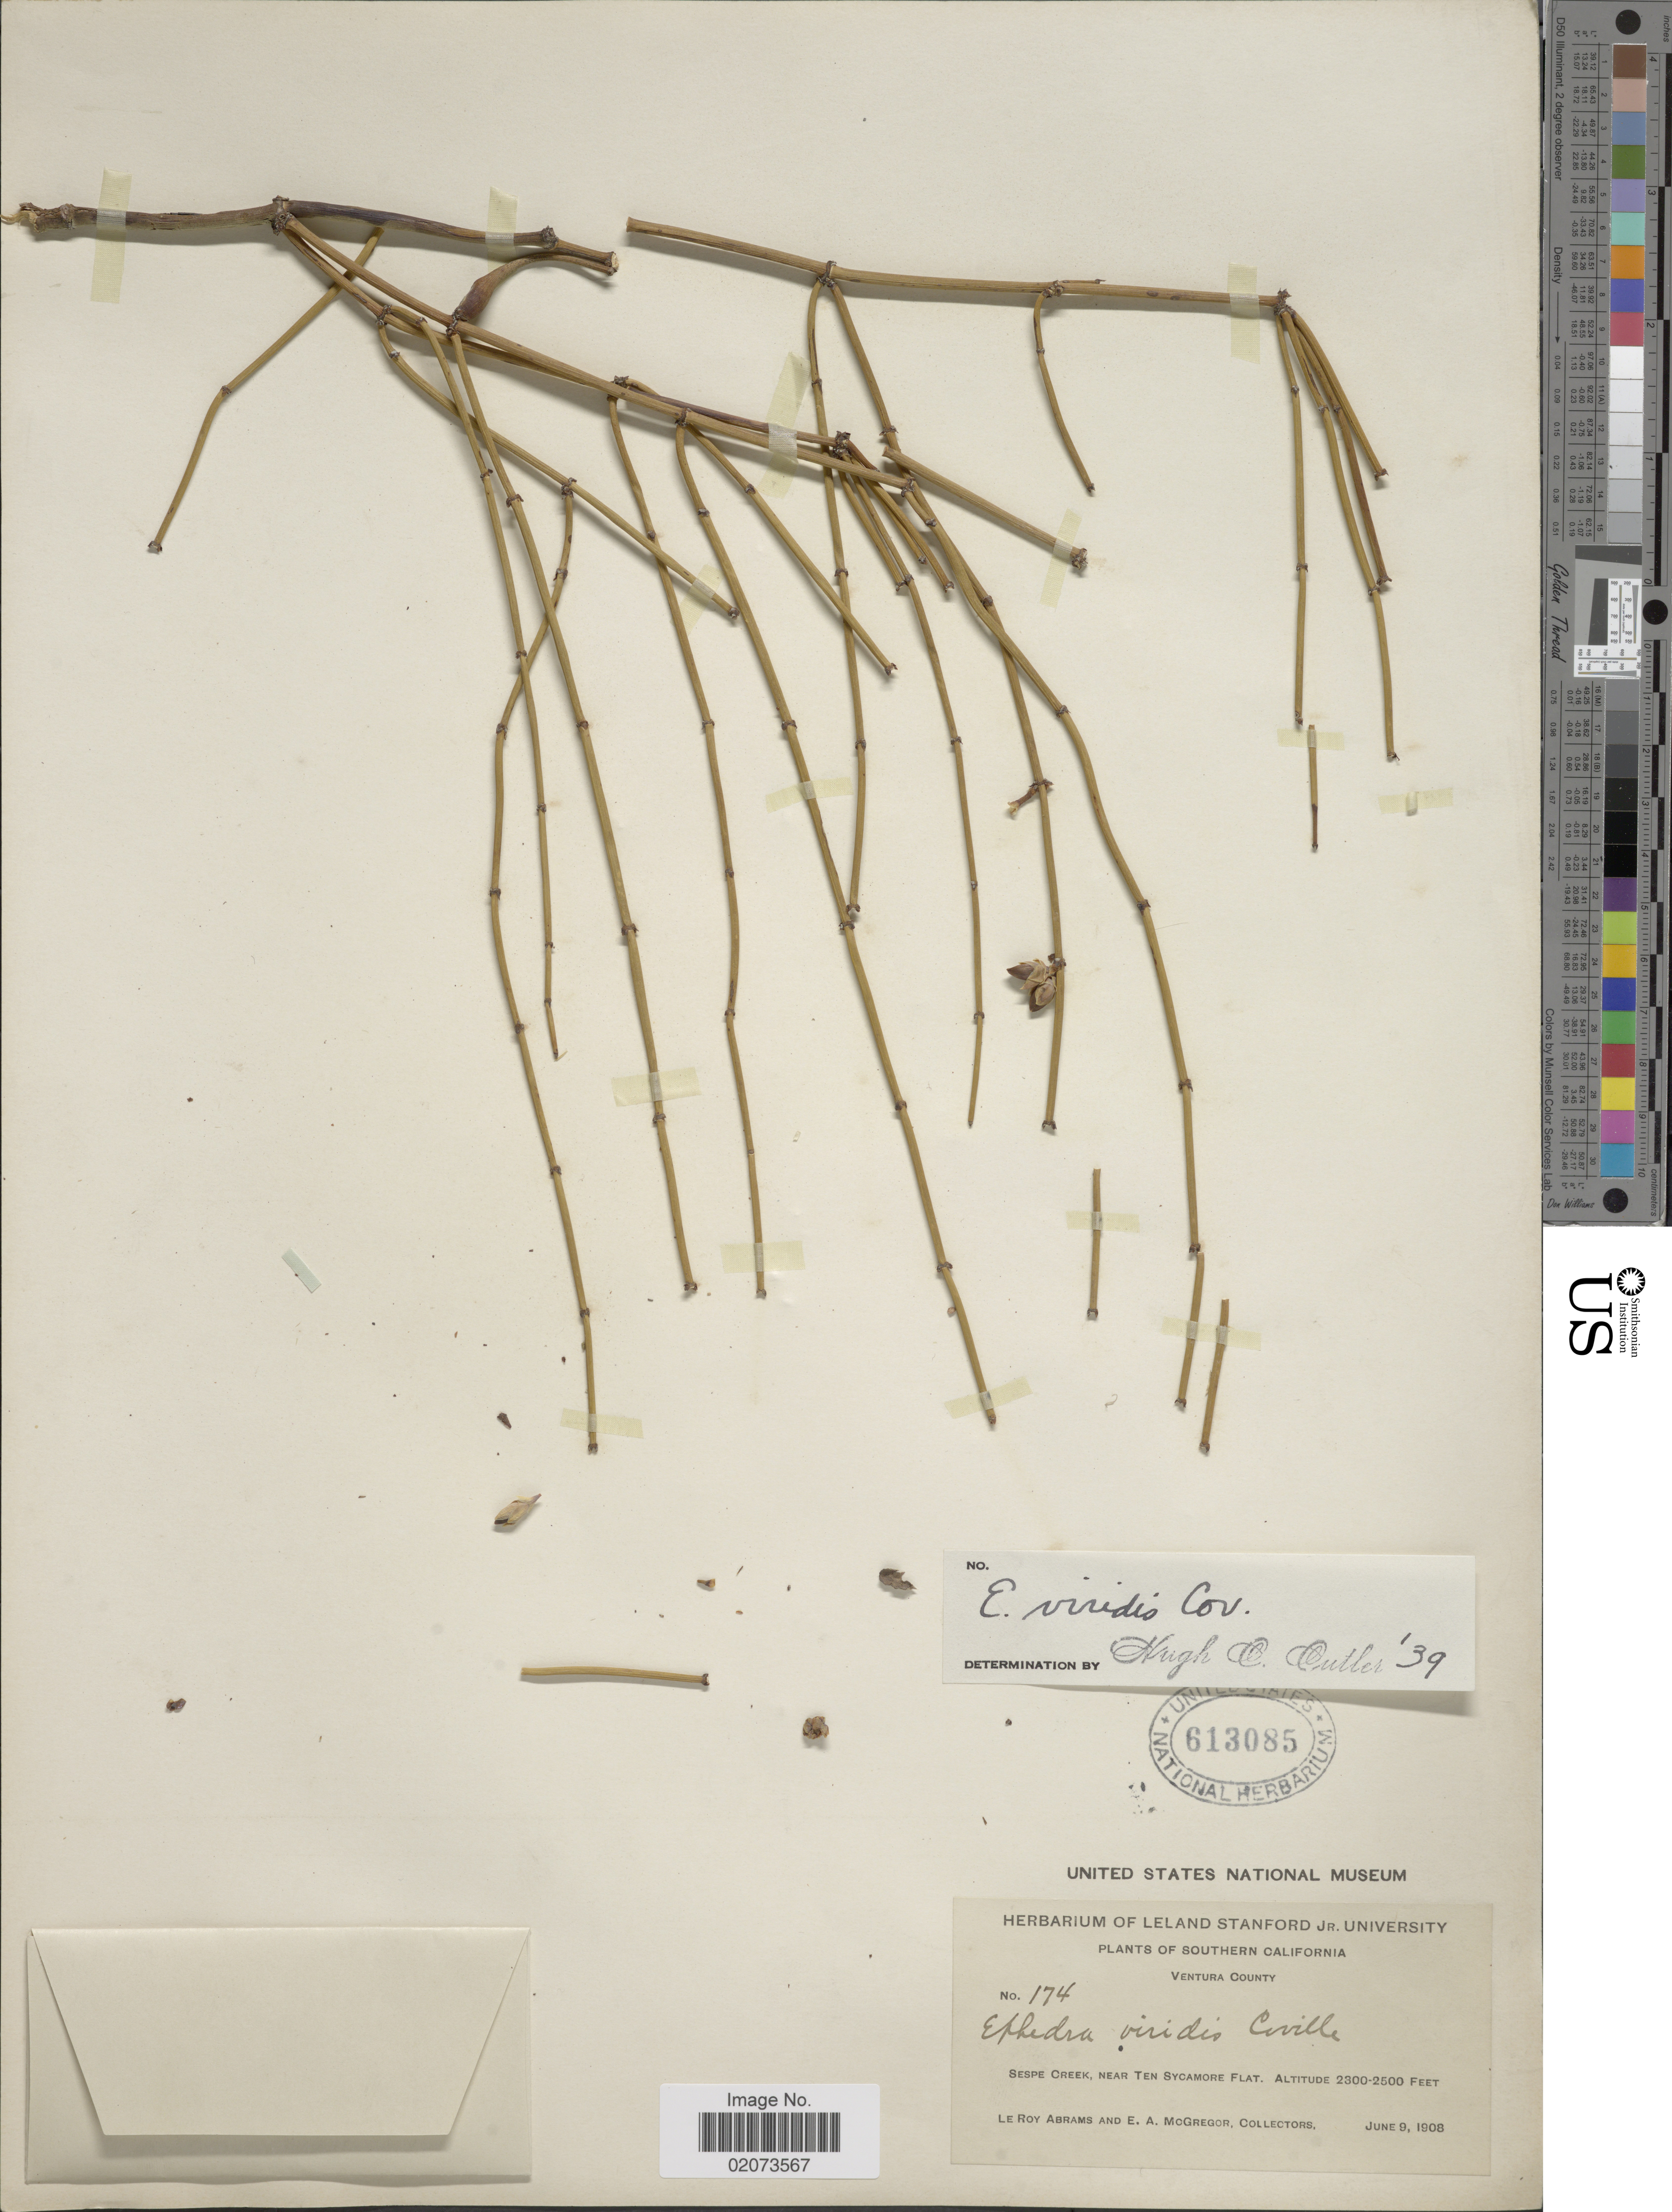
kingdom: Plantae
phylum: Tracheophyta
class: Gnetopsida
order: Ephedrales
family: Ephedraceae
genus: Ephedra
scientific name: Ephedra viridis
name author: Coville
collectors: L. Abrams & E. A. McGregor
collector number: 174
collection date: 1908-06-09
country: United States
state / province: California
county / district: Ventura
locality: Southern California, Ventura County, Sespe Creek, near Ten Sycamore Flat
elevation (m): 701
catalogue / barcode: US 613085